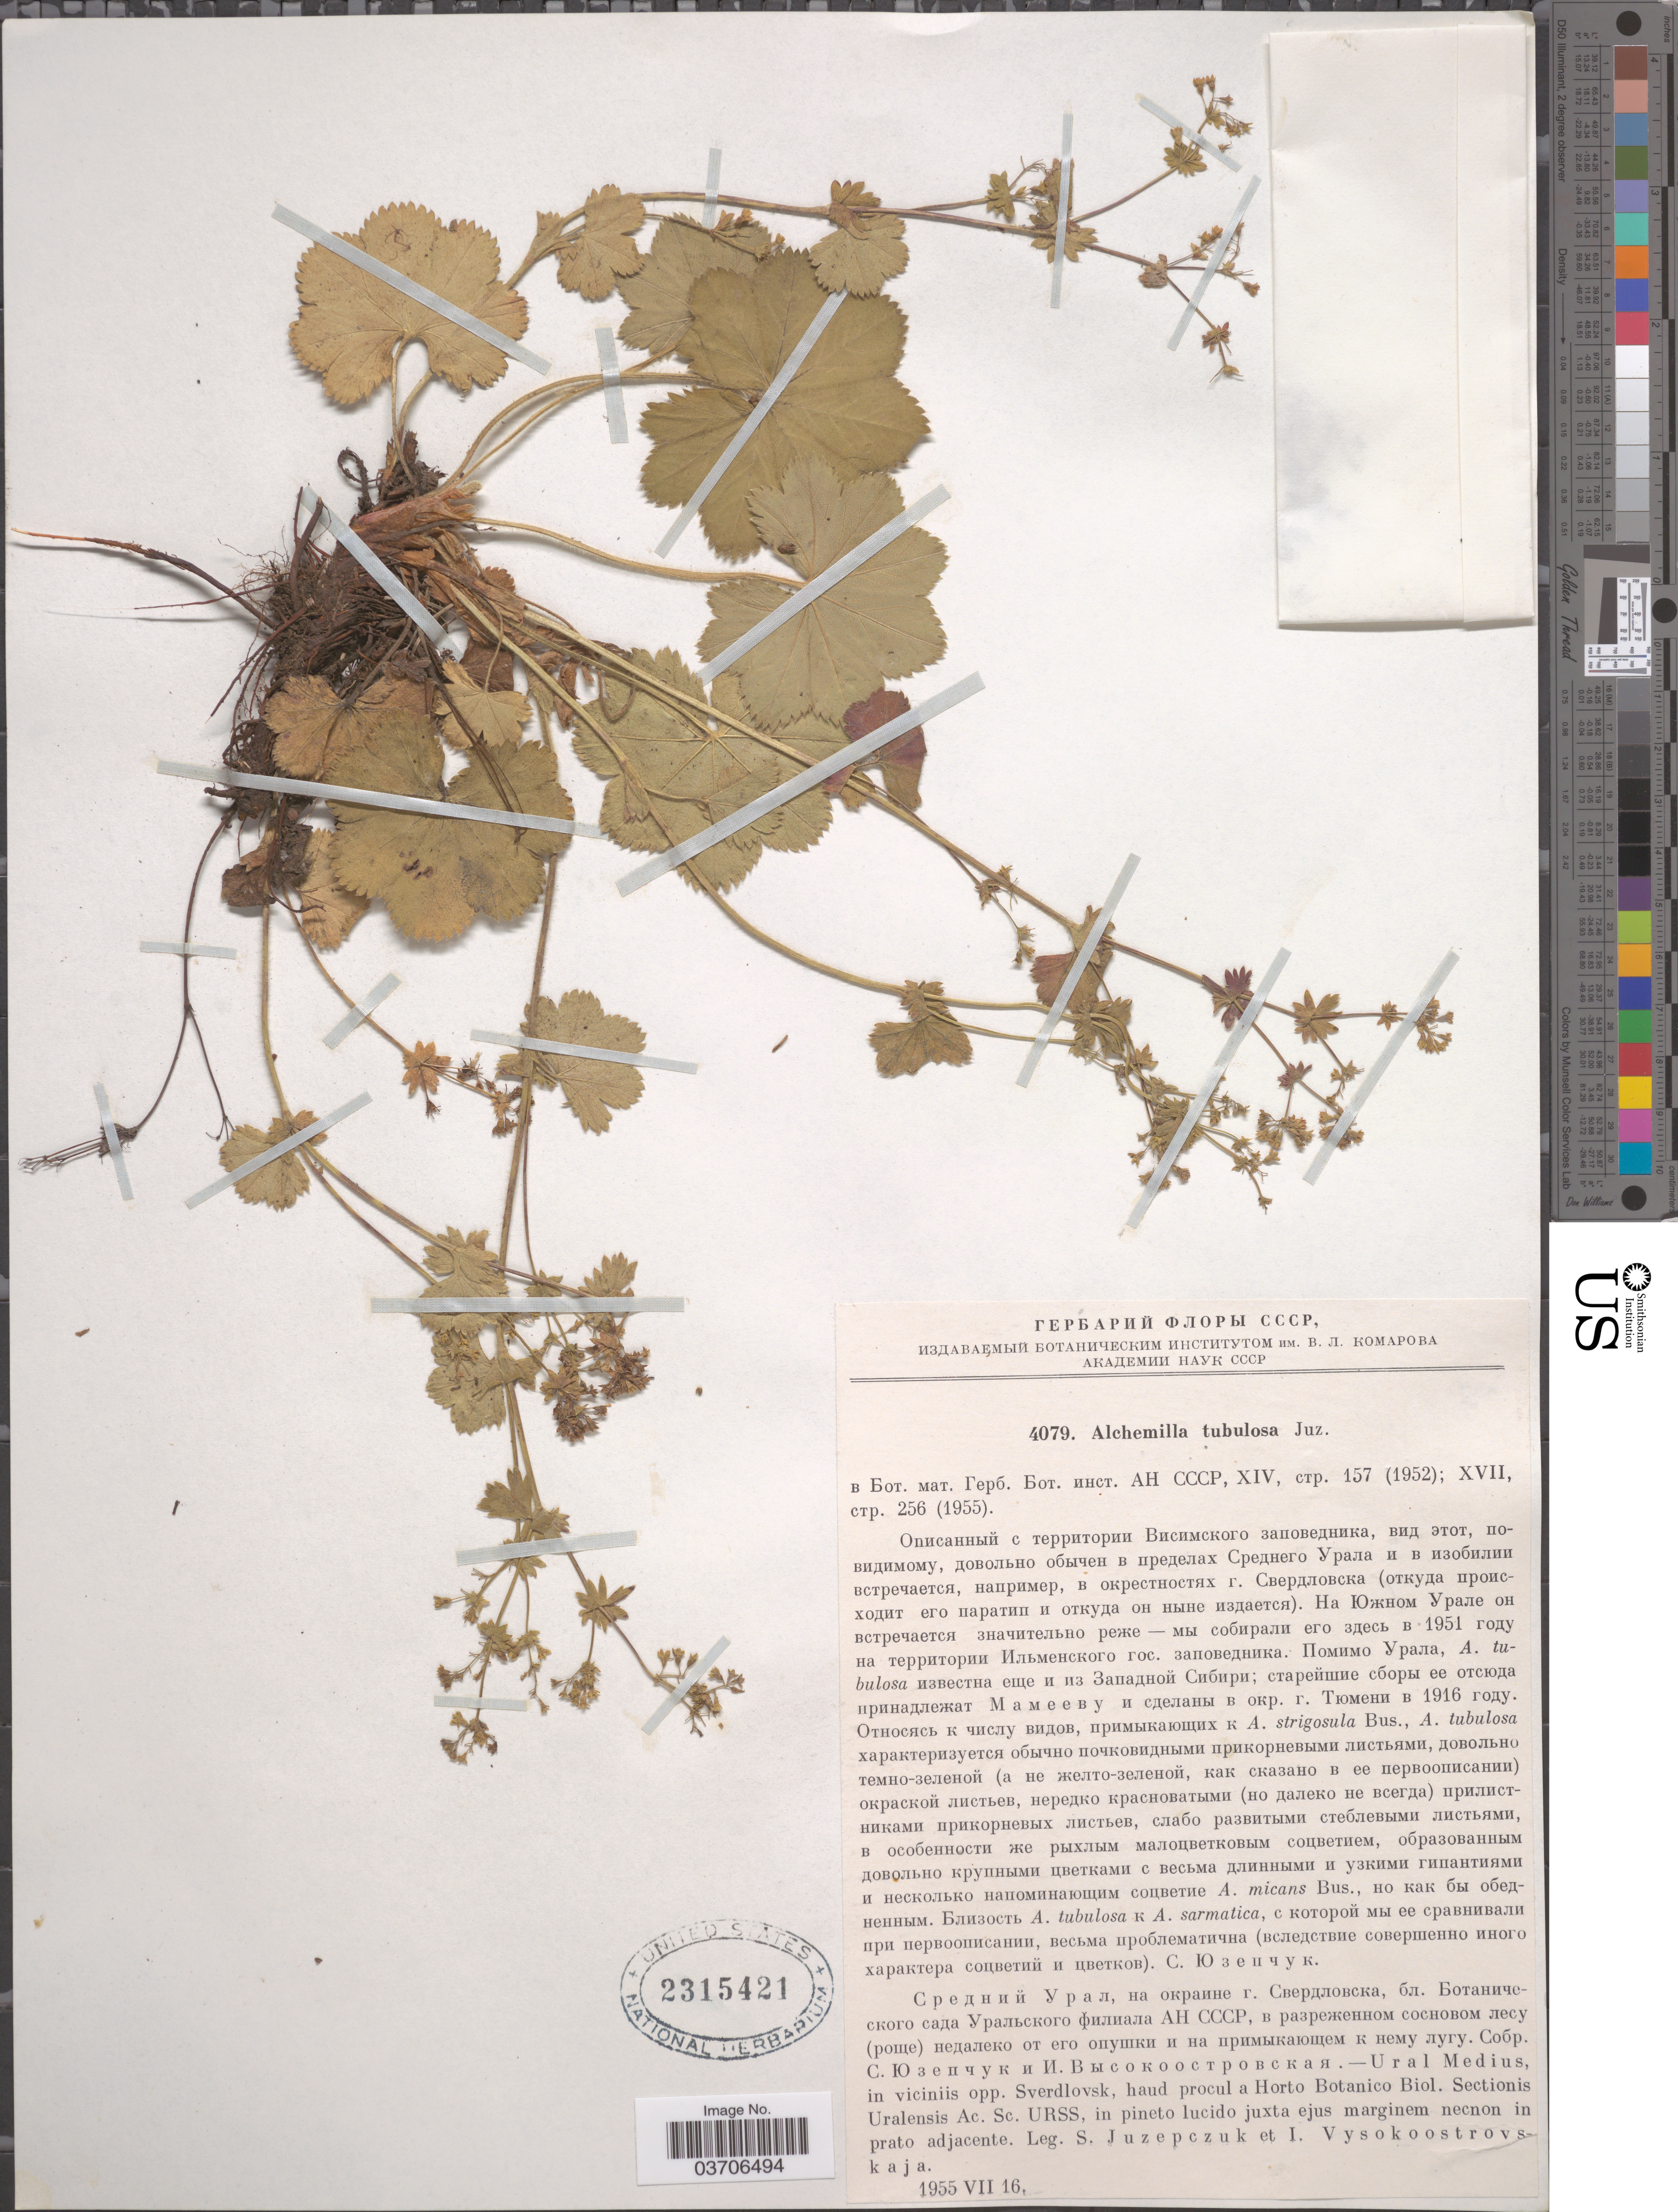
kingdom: Plantae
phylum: Tracheophyta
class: Magnoliopsida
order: Rosales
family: Rosaceae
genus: Alchemilla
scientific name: Alchemilla tubulosa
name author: Juz.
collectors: S. V. Juzepczuk & I. Vysokoostrovskaja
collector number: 4079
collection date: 1955-07-16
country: Russian Federation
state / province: Sverdlovsk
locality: Ural Medius, in viciniis opp. Sverdlovsk, haud procul a Horto Botanico Biol. Sectionis Uralensis Ac. Sc. URSS, in pineto lucido juxta ejus marginem necnon in prato adjacente.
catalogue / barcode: US 2315421